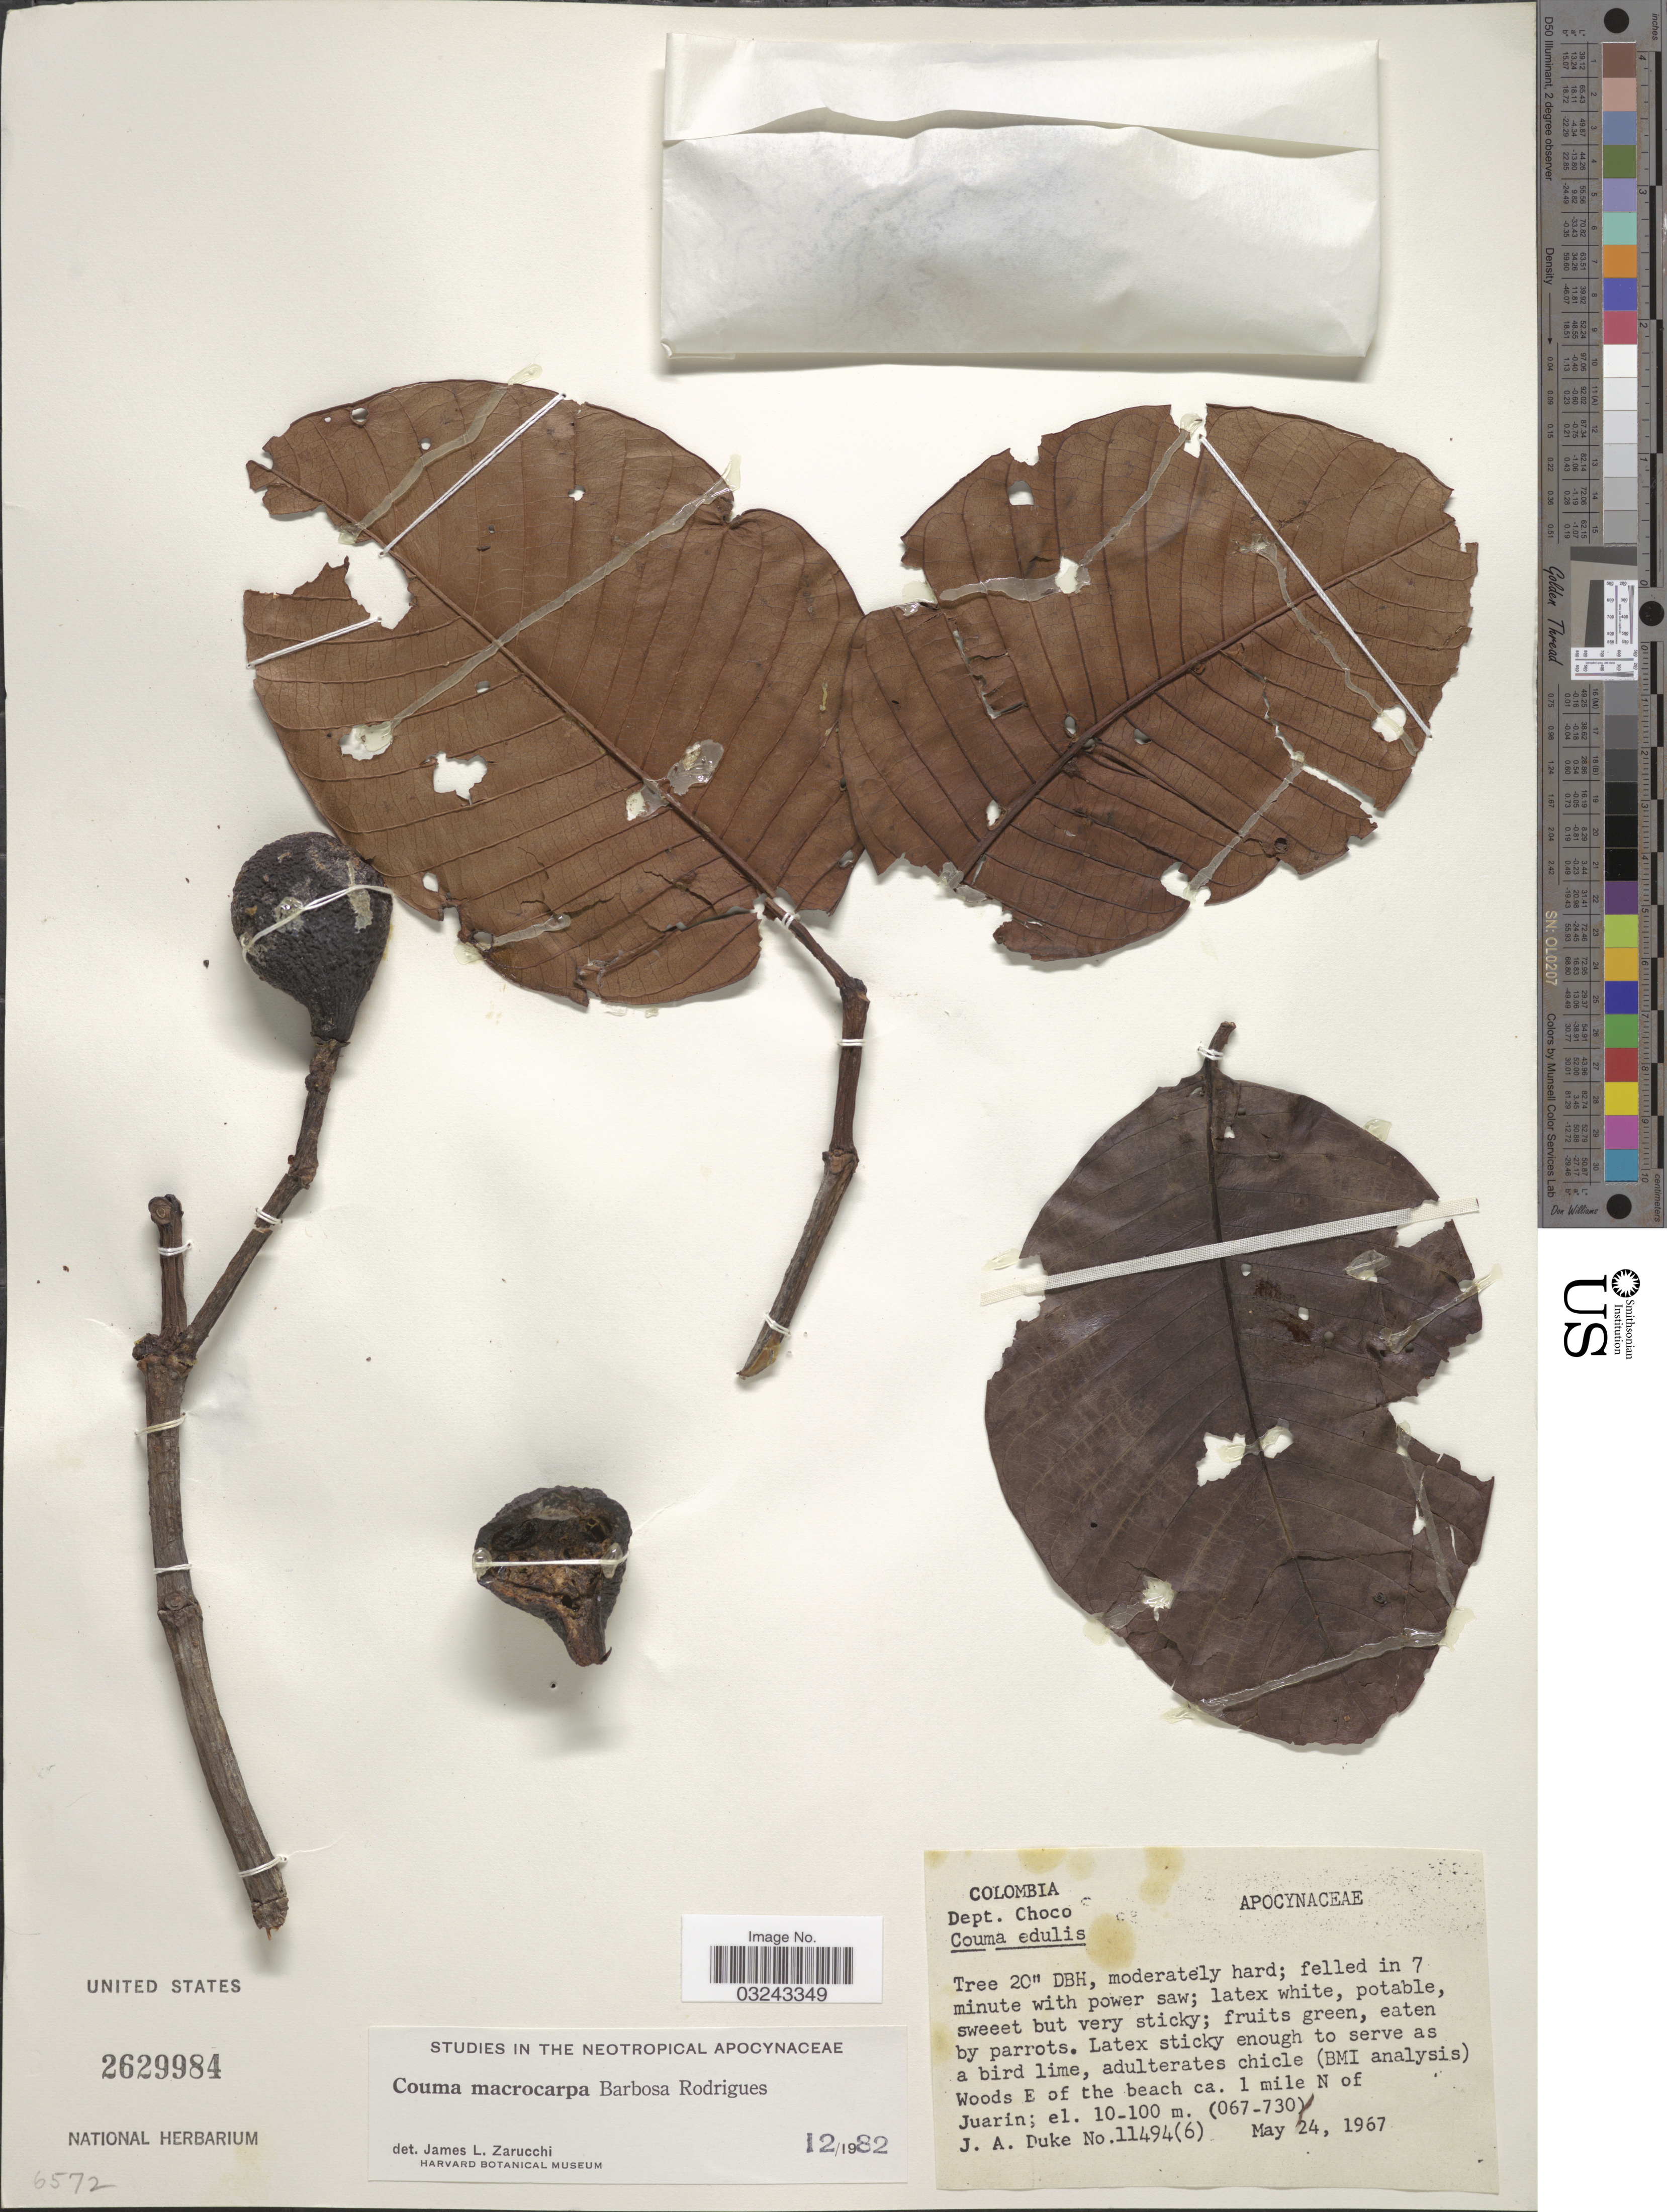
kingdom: Plantae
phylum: Tracheophyta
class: Magnoliopsida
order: Gentianales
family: Apocynaceae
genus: Couma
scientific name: Couma macrocarpa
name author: Barb. Rodr.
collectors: J. A. Duke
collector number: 11494(6)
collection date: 1967-05-24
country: Colombia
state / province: Chocó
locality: Dept. Choco, Woods E of the beach ca. 1 mile N of Juarin (067-730).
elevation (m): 10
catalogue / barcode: US 2629984